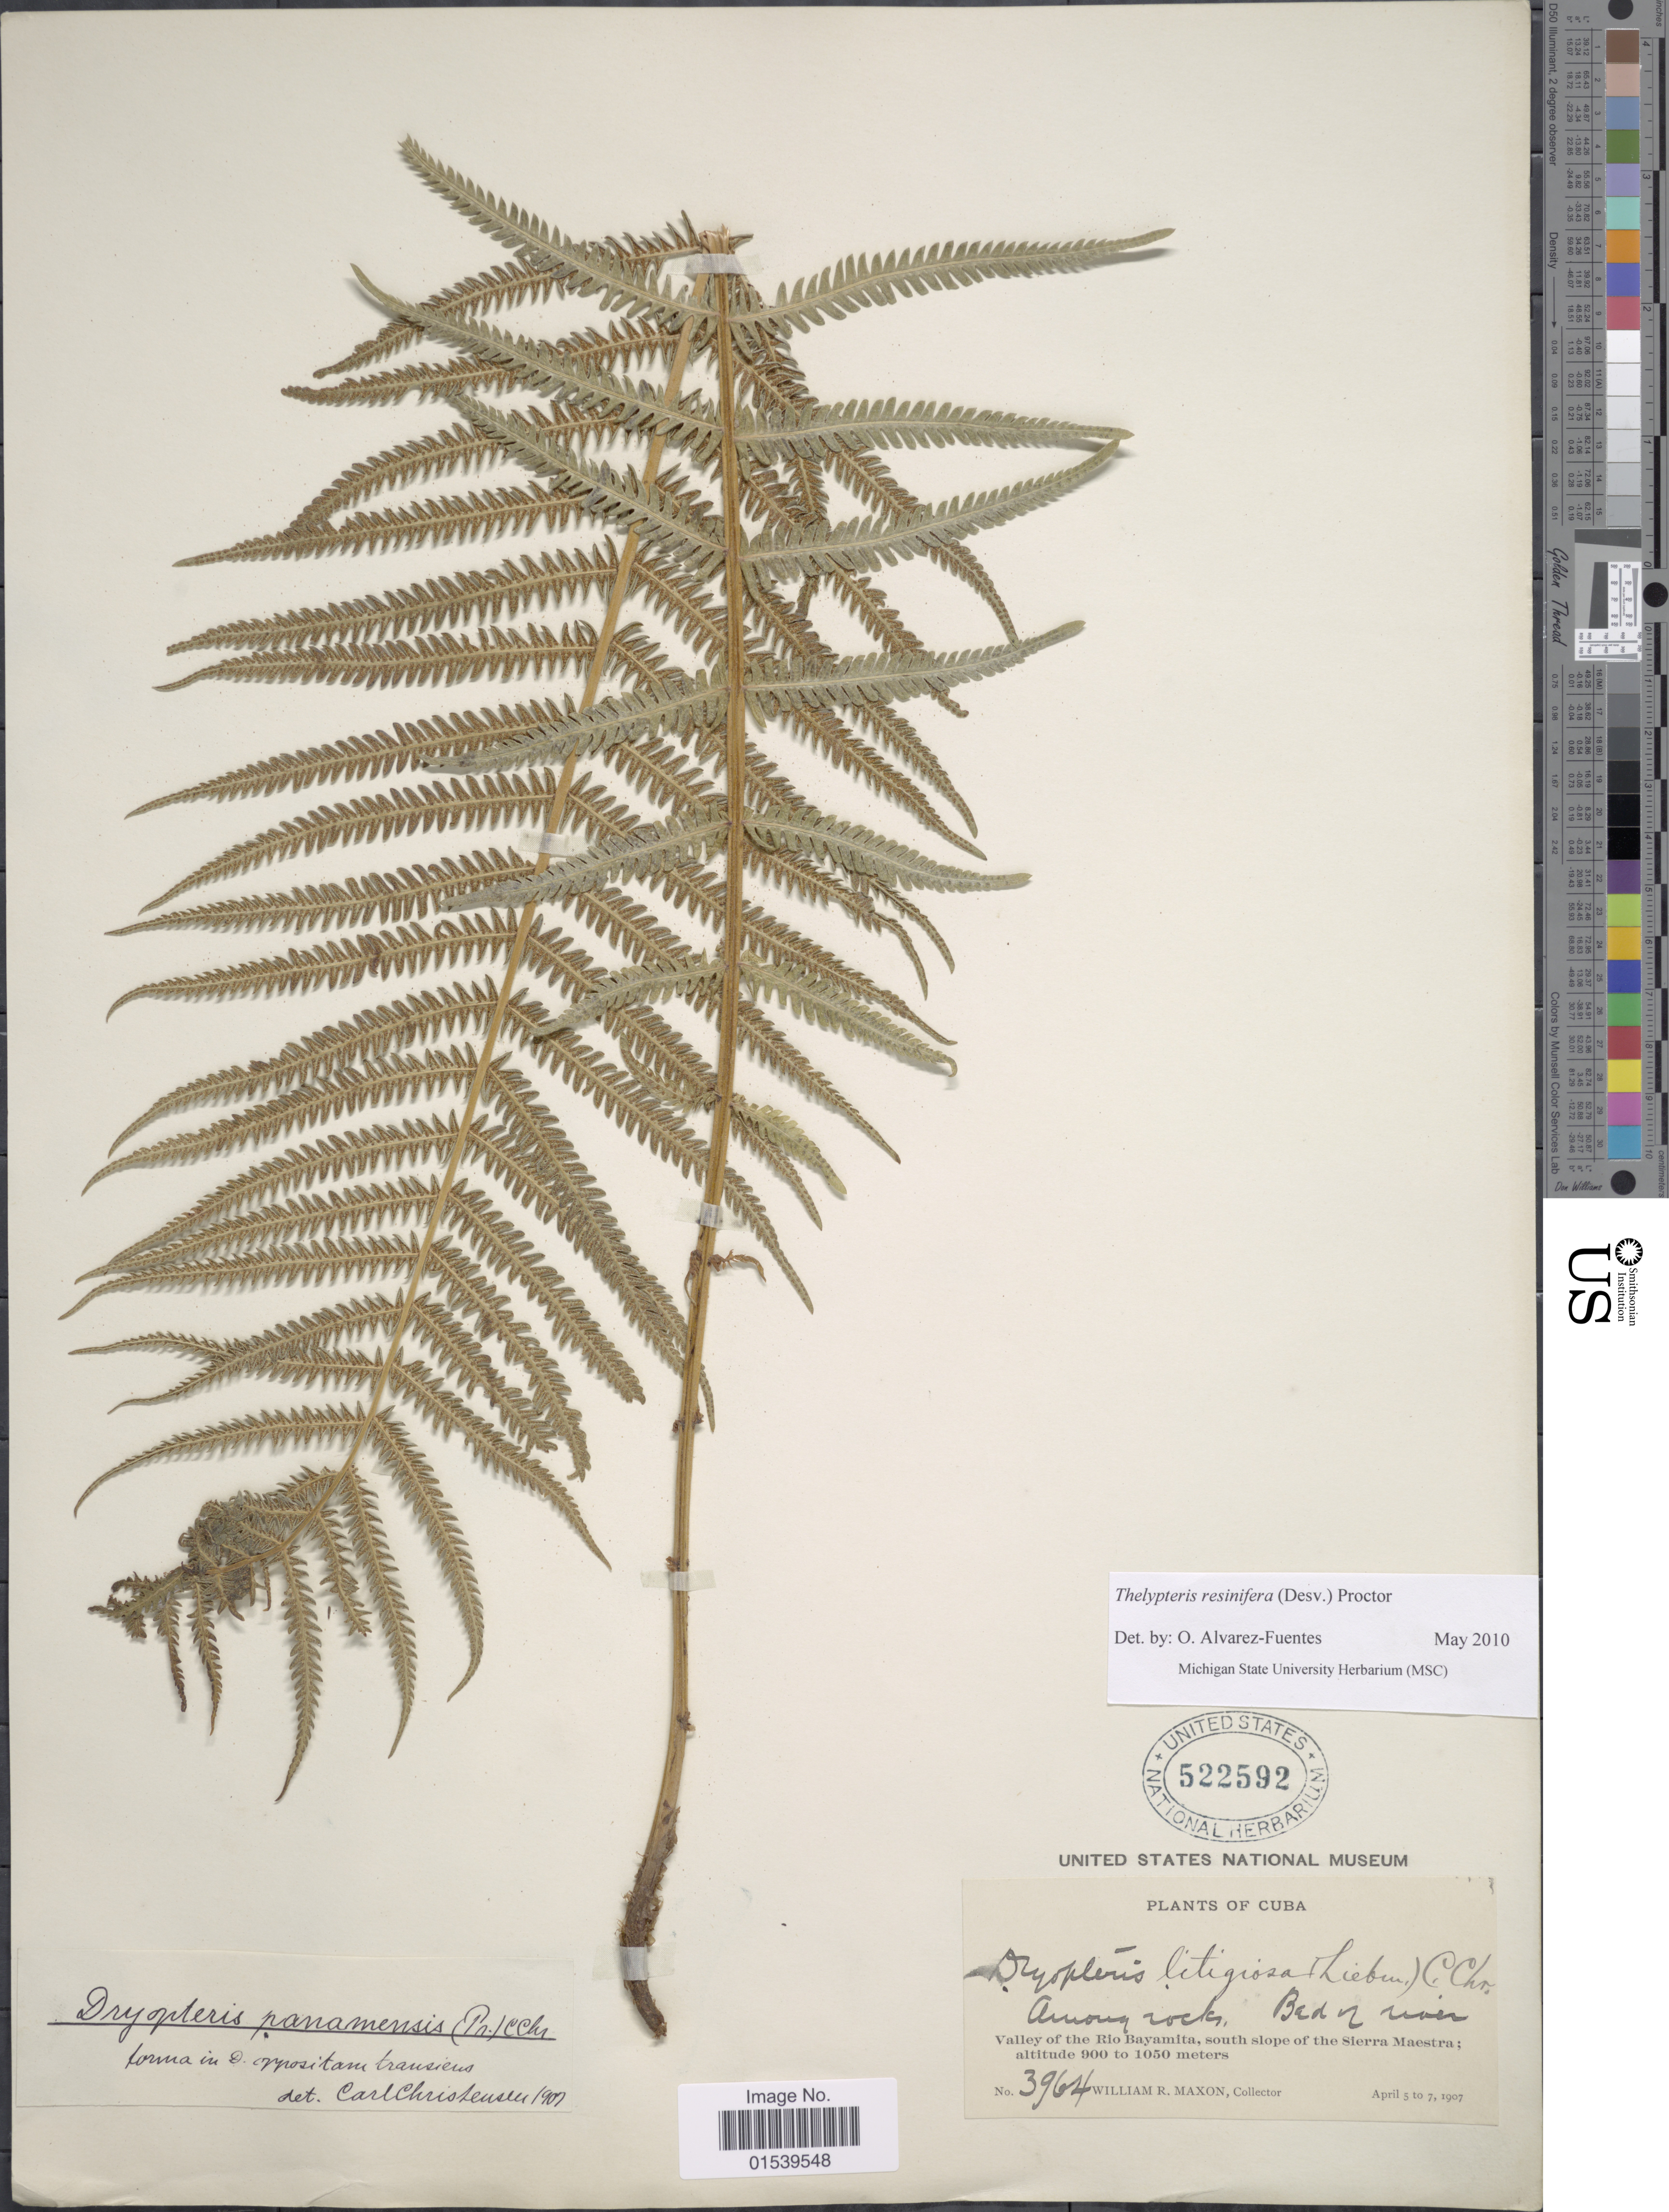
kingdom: Plantae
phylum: Tracheophyta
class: Polypodiopsida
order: Polypodiales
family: Thelypteridaceae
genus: Amauropelta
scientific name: Amauropelta resinifera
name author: (Desv.) Pic. Serm.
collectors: W. R. Maxon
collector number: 3964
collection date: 1907-04-05/1907-04-07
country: Cuba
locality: Valley of the Rio Bayamita, south slope of the Sierra Maestra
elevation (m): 900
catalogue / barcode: US 522592